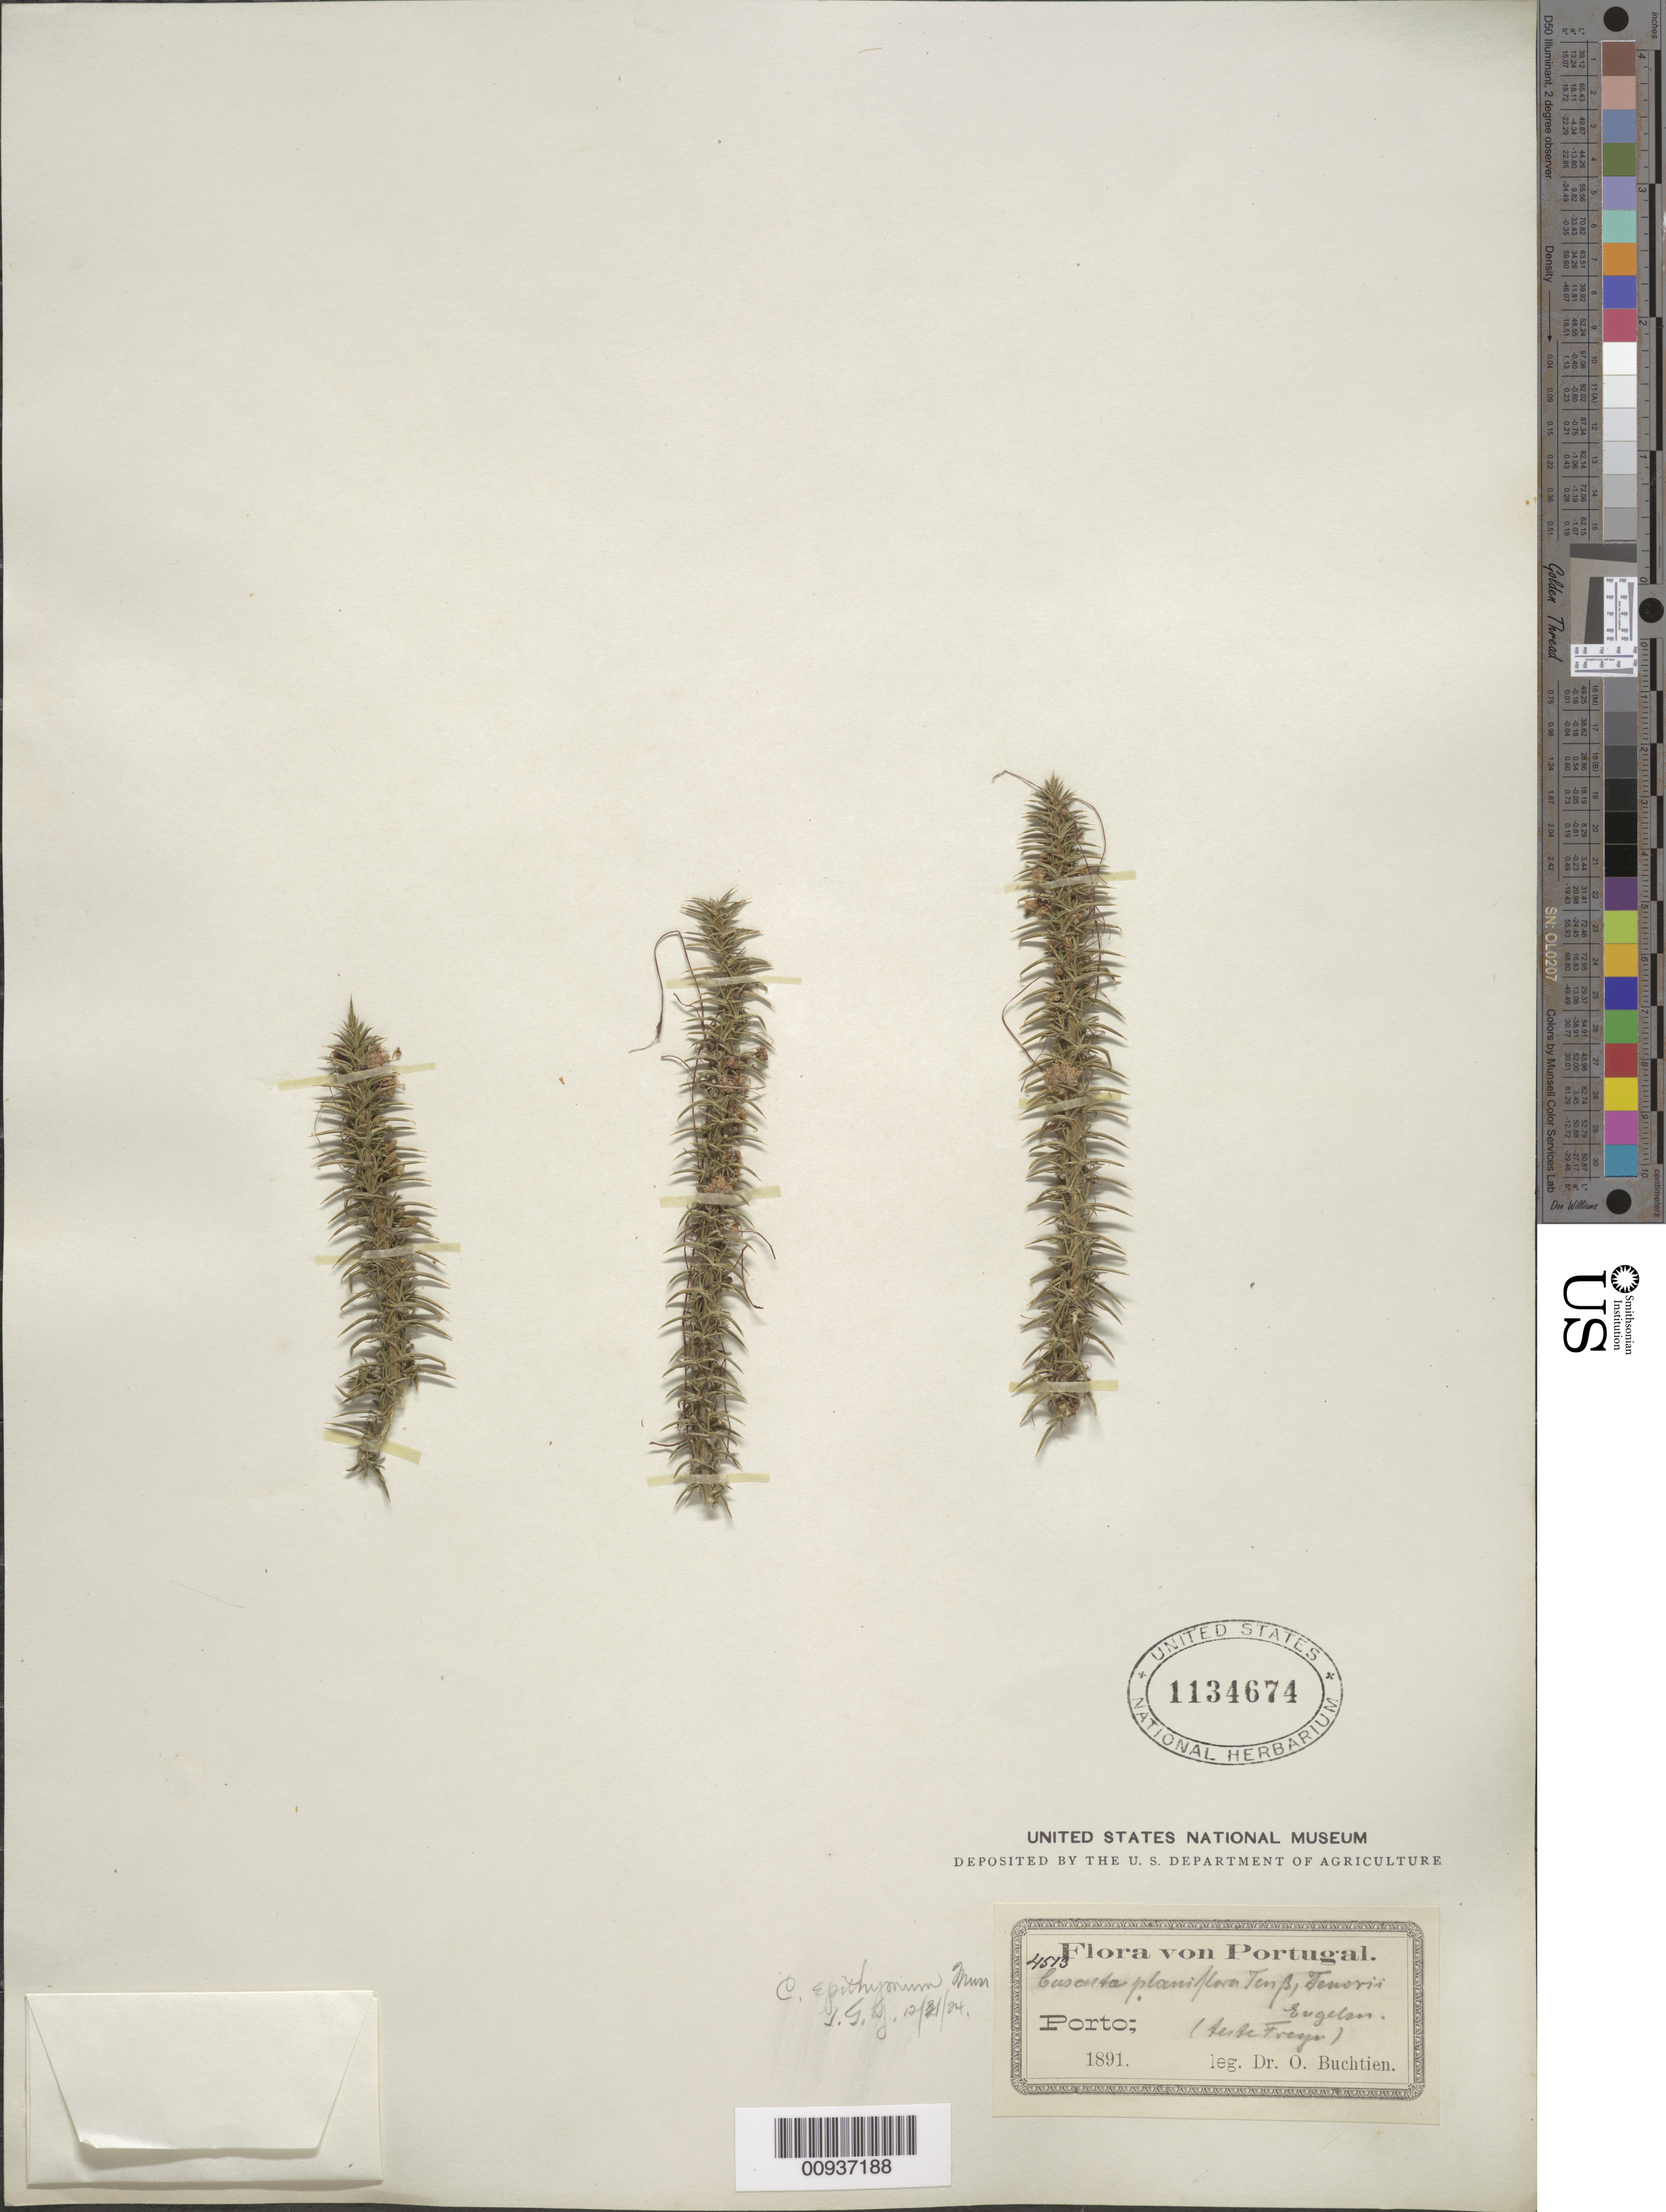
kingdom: Plantae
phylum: Tracheophyta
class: Magnoliopsida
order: Solanales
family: Convolvulaceae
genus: Cuscuta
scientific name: Cuscuta epithymum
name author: Murray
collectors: O. Buchtien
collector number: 4513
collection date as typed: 1891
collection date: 1891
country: Portugal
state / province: Porto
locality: Grande Porto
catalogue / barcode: US 1134674